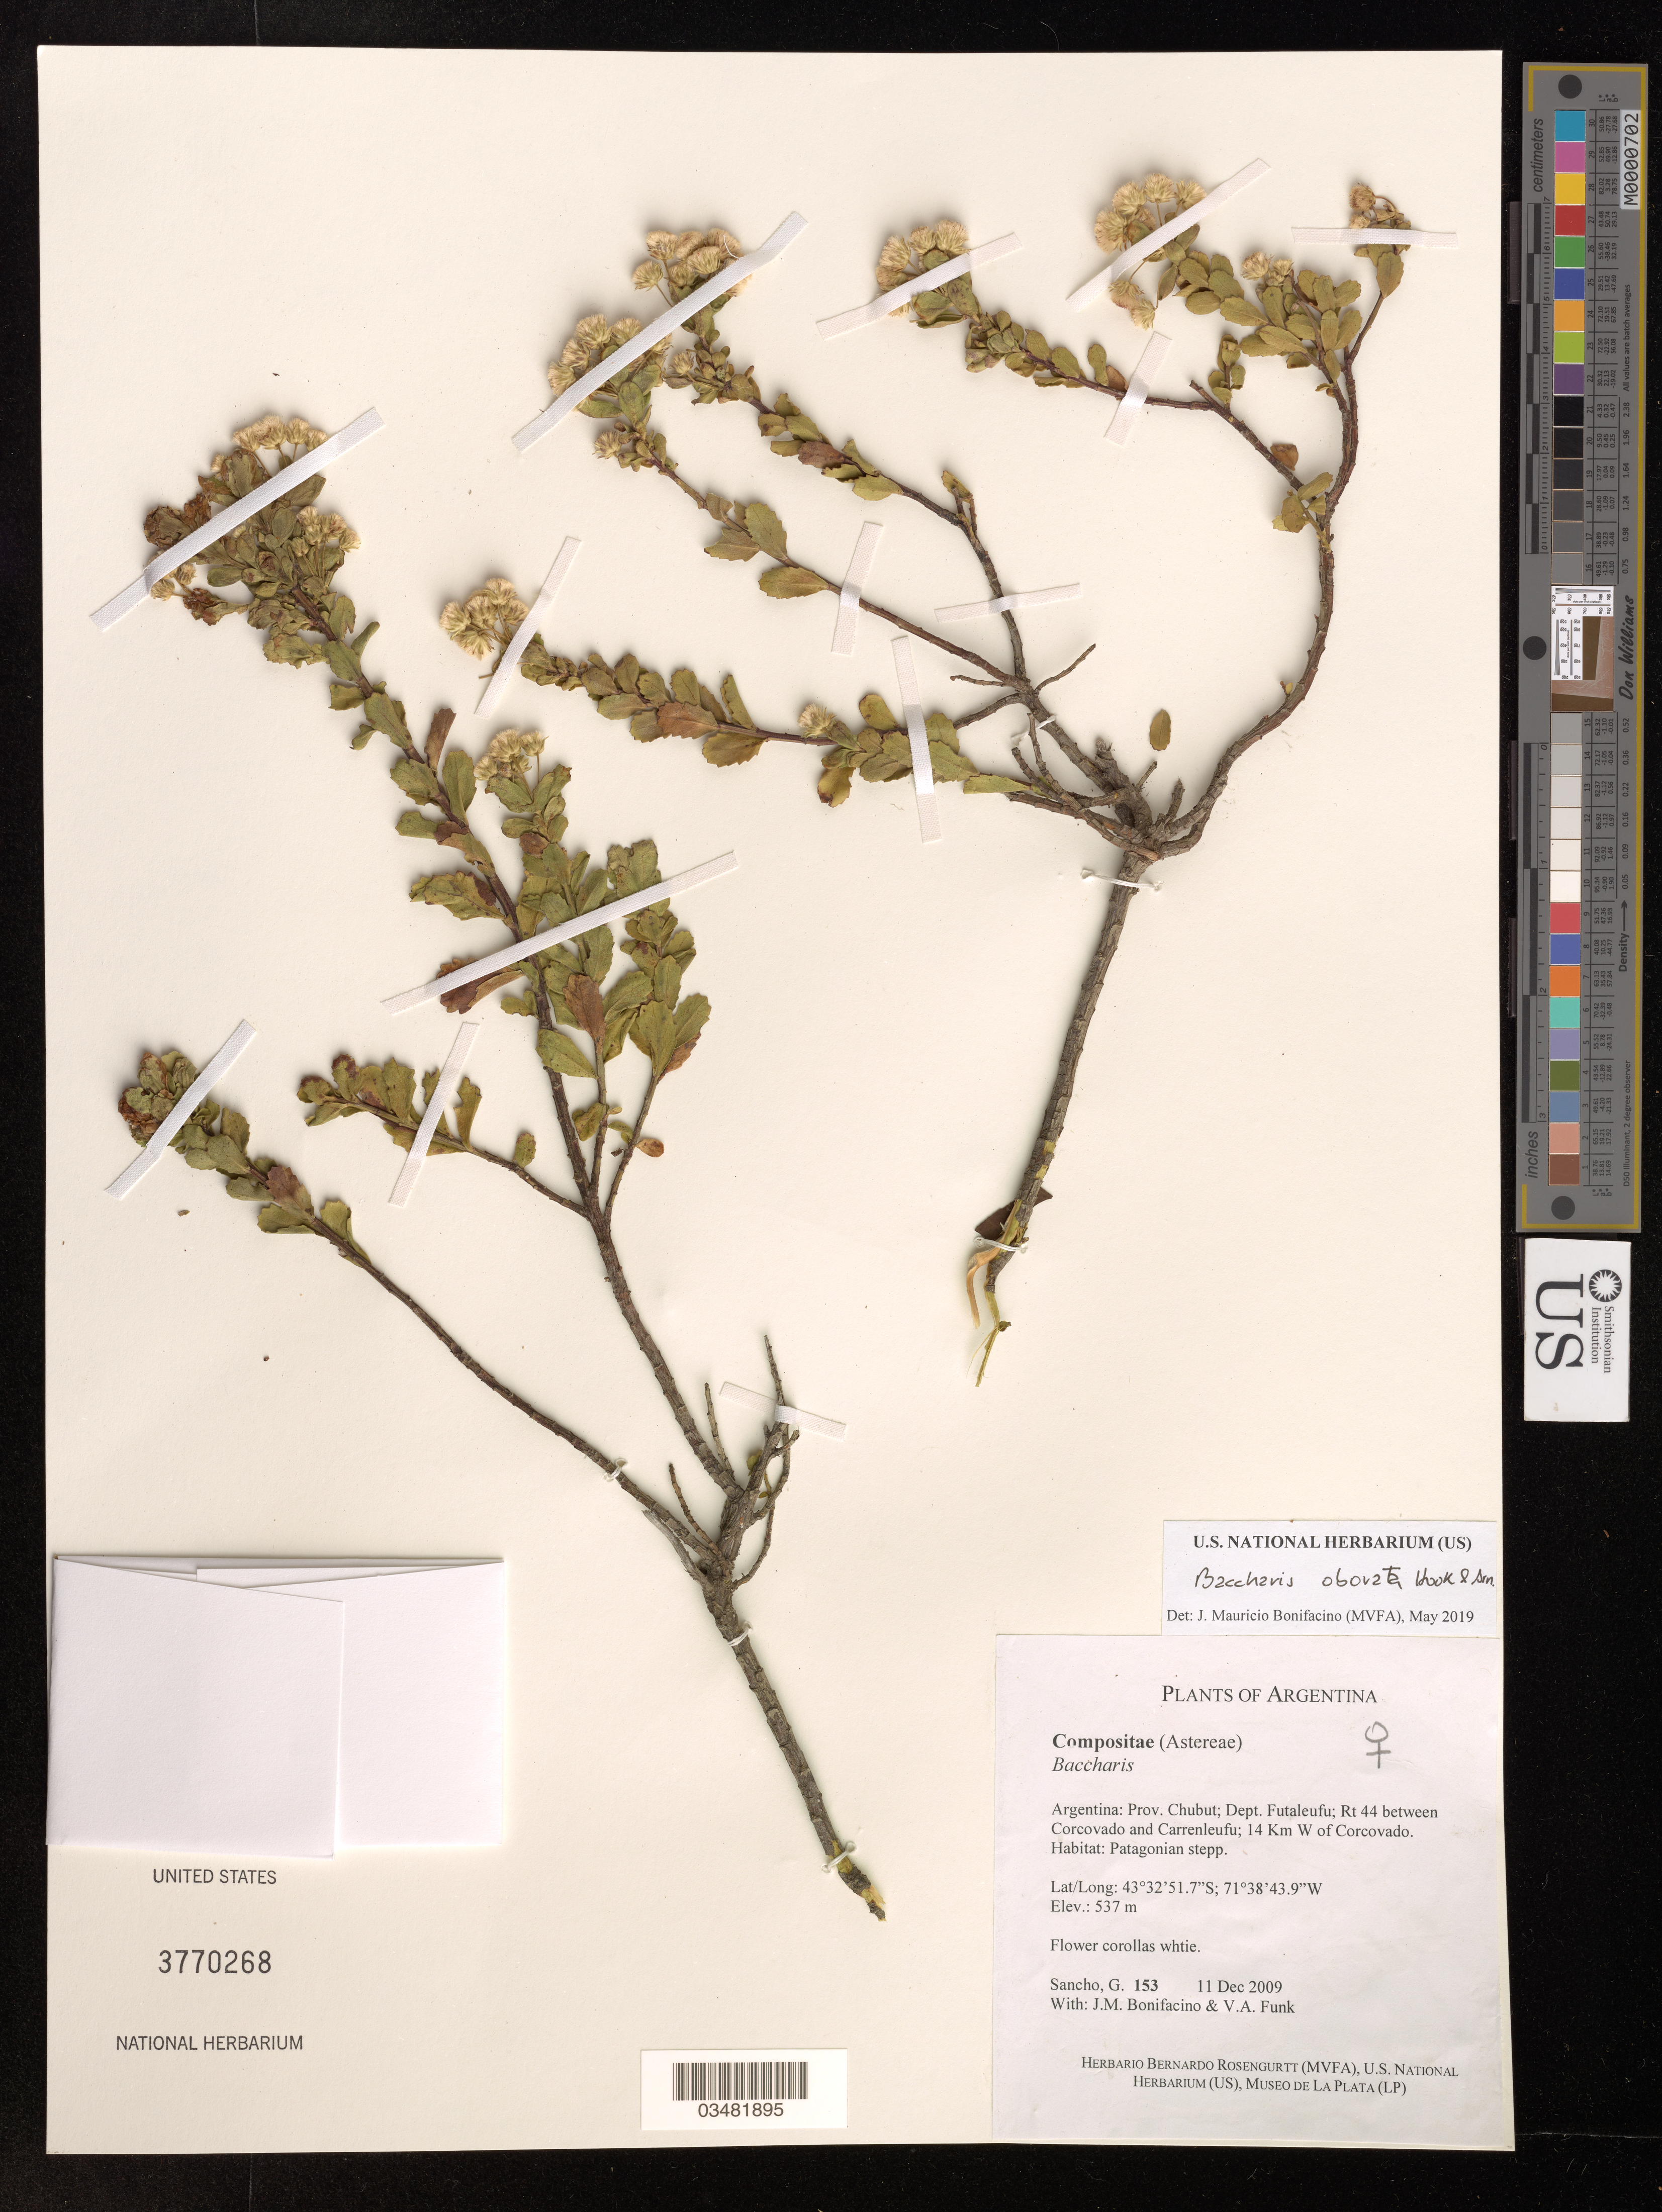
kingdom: Plantae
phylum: Tracheophyta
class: Magnoliopsida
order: Asterales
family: Asteraceae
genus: Baccharis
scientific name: Baccharis obovata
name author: Hook. & Arn.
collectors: G. Sancho, M. Bonifacino & V. Funk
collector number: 153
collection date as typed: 11 Dec 2009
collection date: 2009-12-11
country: Argentina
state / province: Chubut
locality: Dept. Futaleufu; Rt 44 between Corcovado and Carrenleufu; 14 Km W of Corcovado.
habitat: Patagonian stepp.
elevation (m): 537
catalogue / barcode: US 3770268